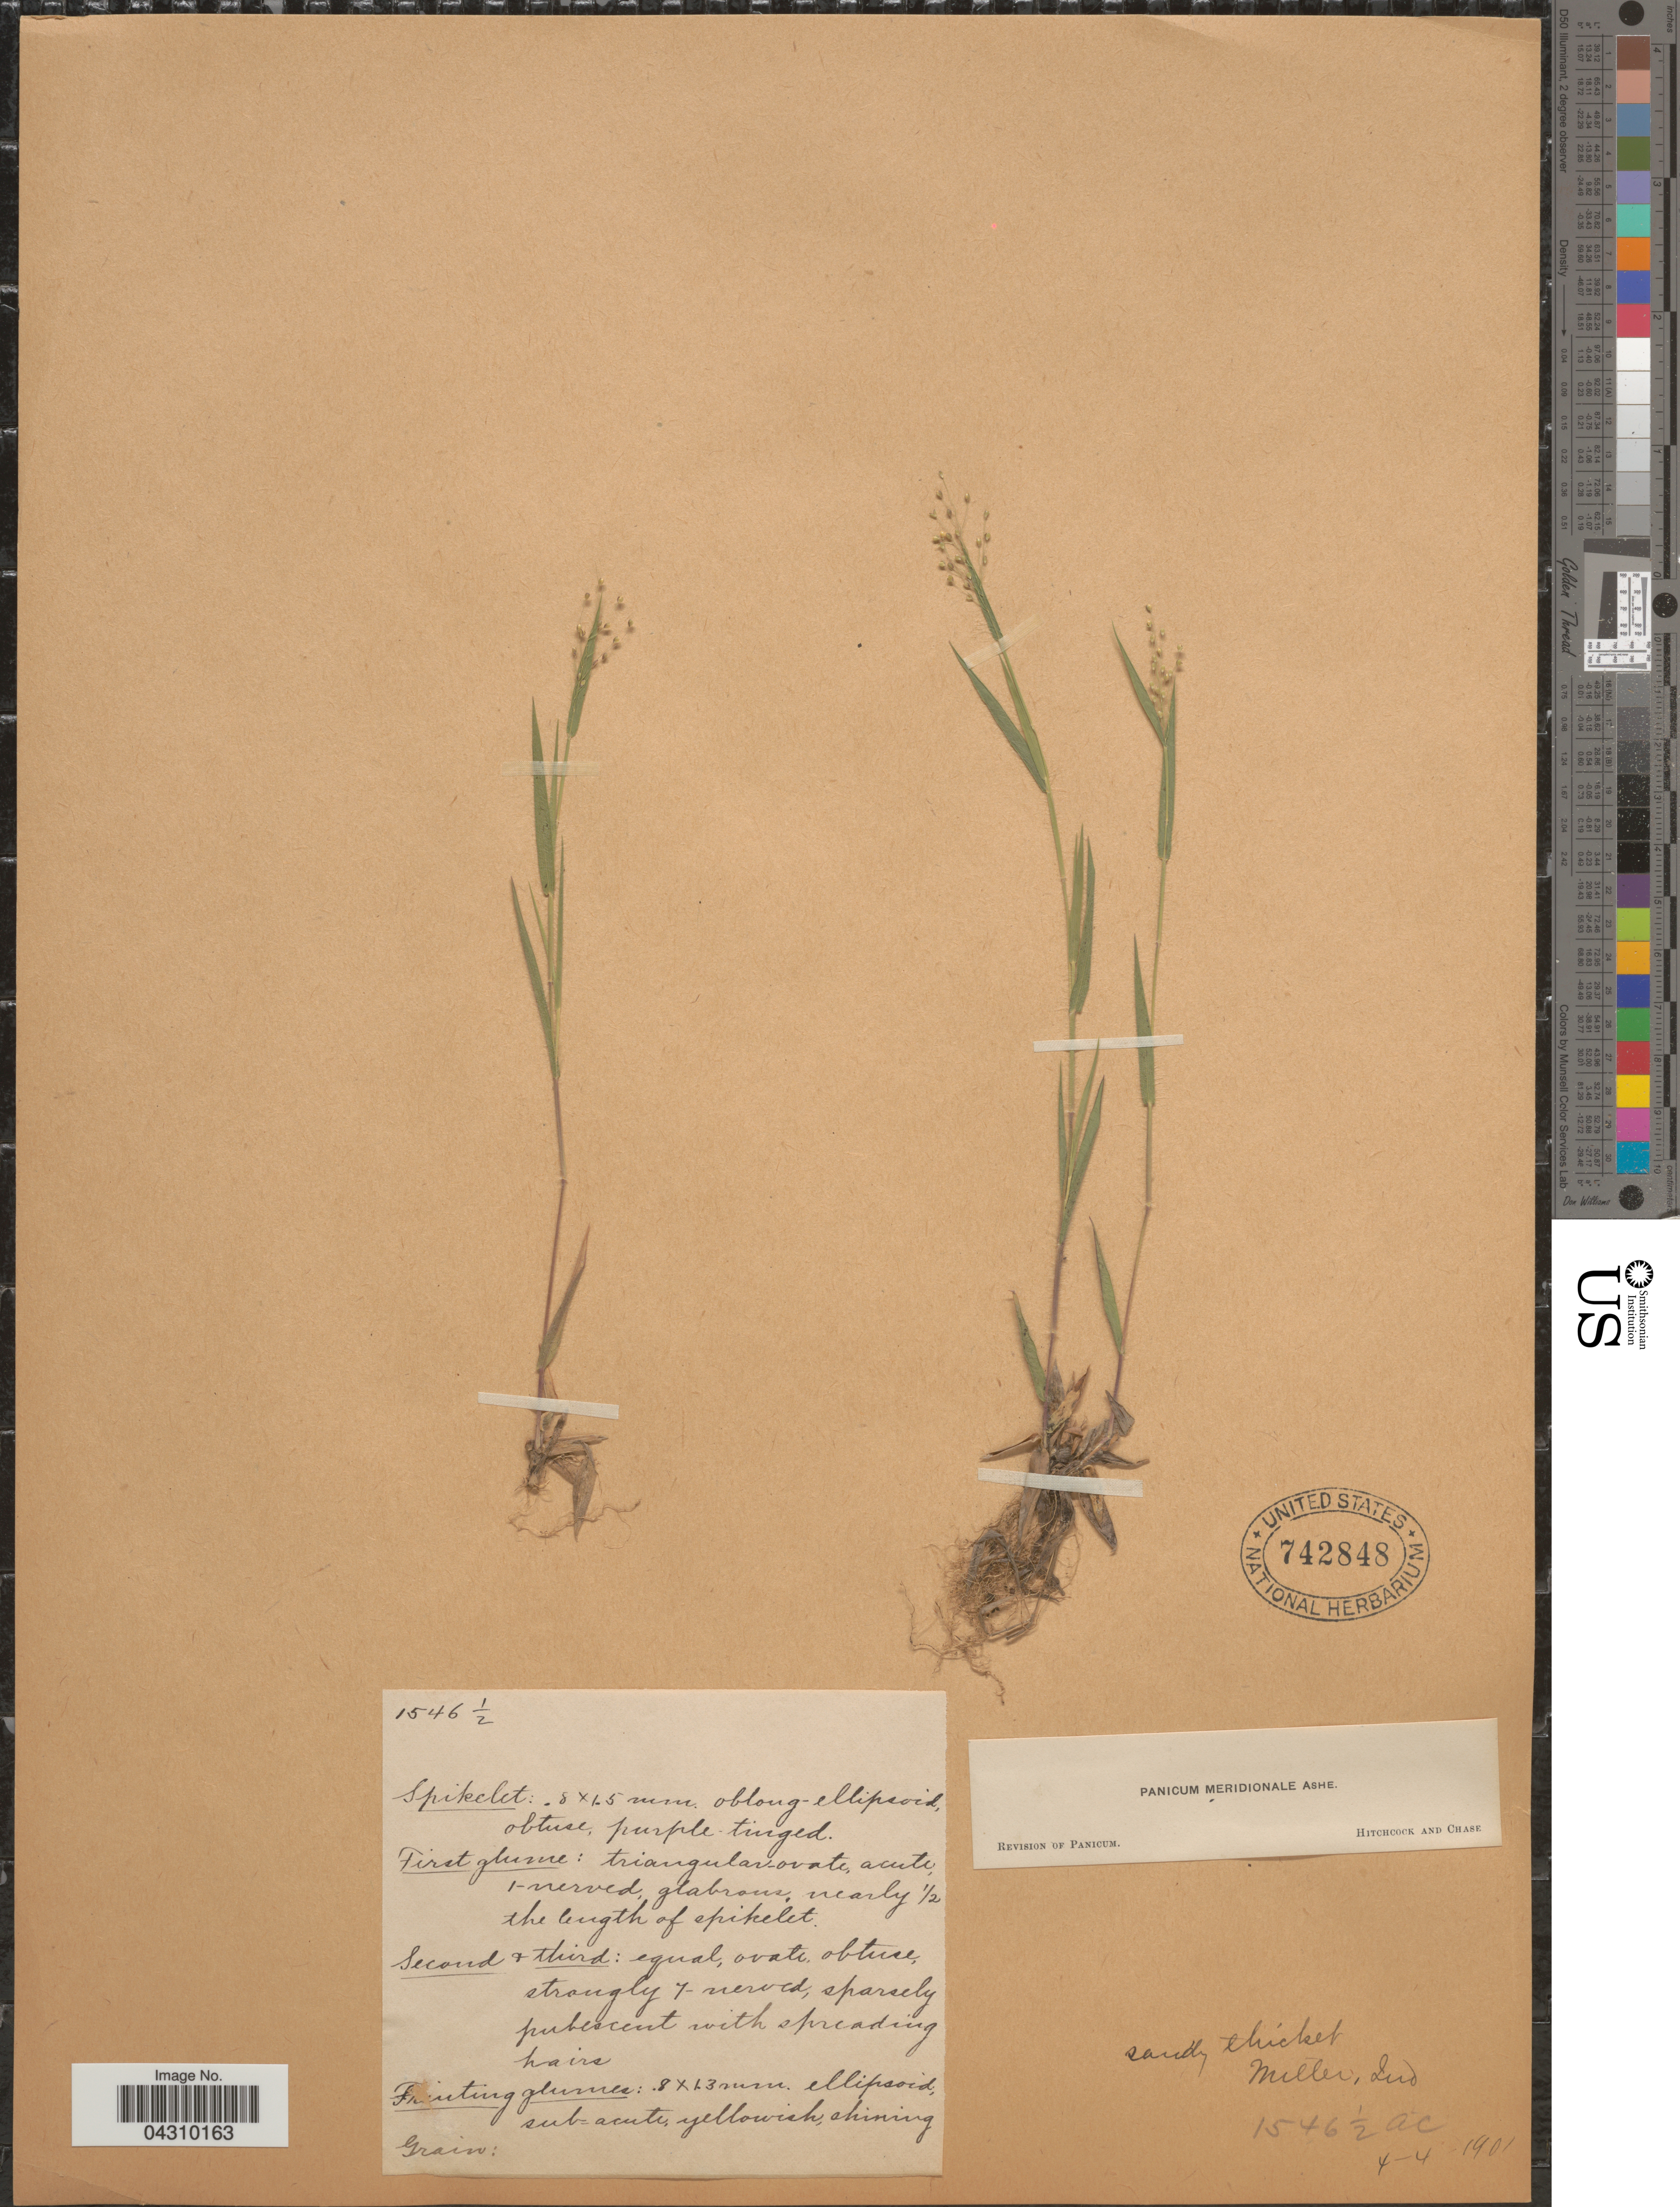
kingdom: Plantae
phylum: Tracheophyta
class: Liliopsida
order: Poales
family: Poaceae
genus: Dichanthelium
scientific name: Dichanthelium acuminatum var. acuminatum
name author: (Sw.) Gould & C.A. Clark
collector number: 1546½AC?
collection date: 1901-04-04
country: United States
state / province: Indiana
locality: Sandy thicket, Miller.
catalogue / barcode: US 742848